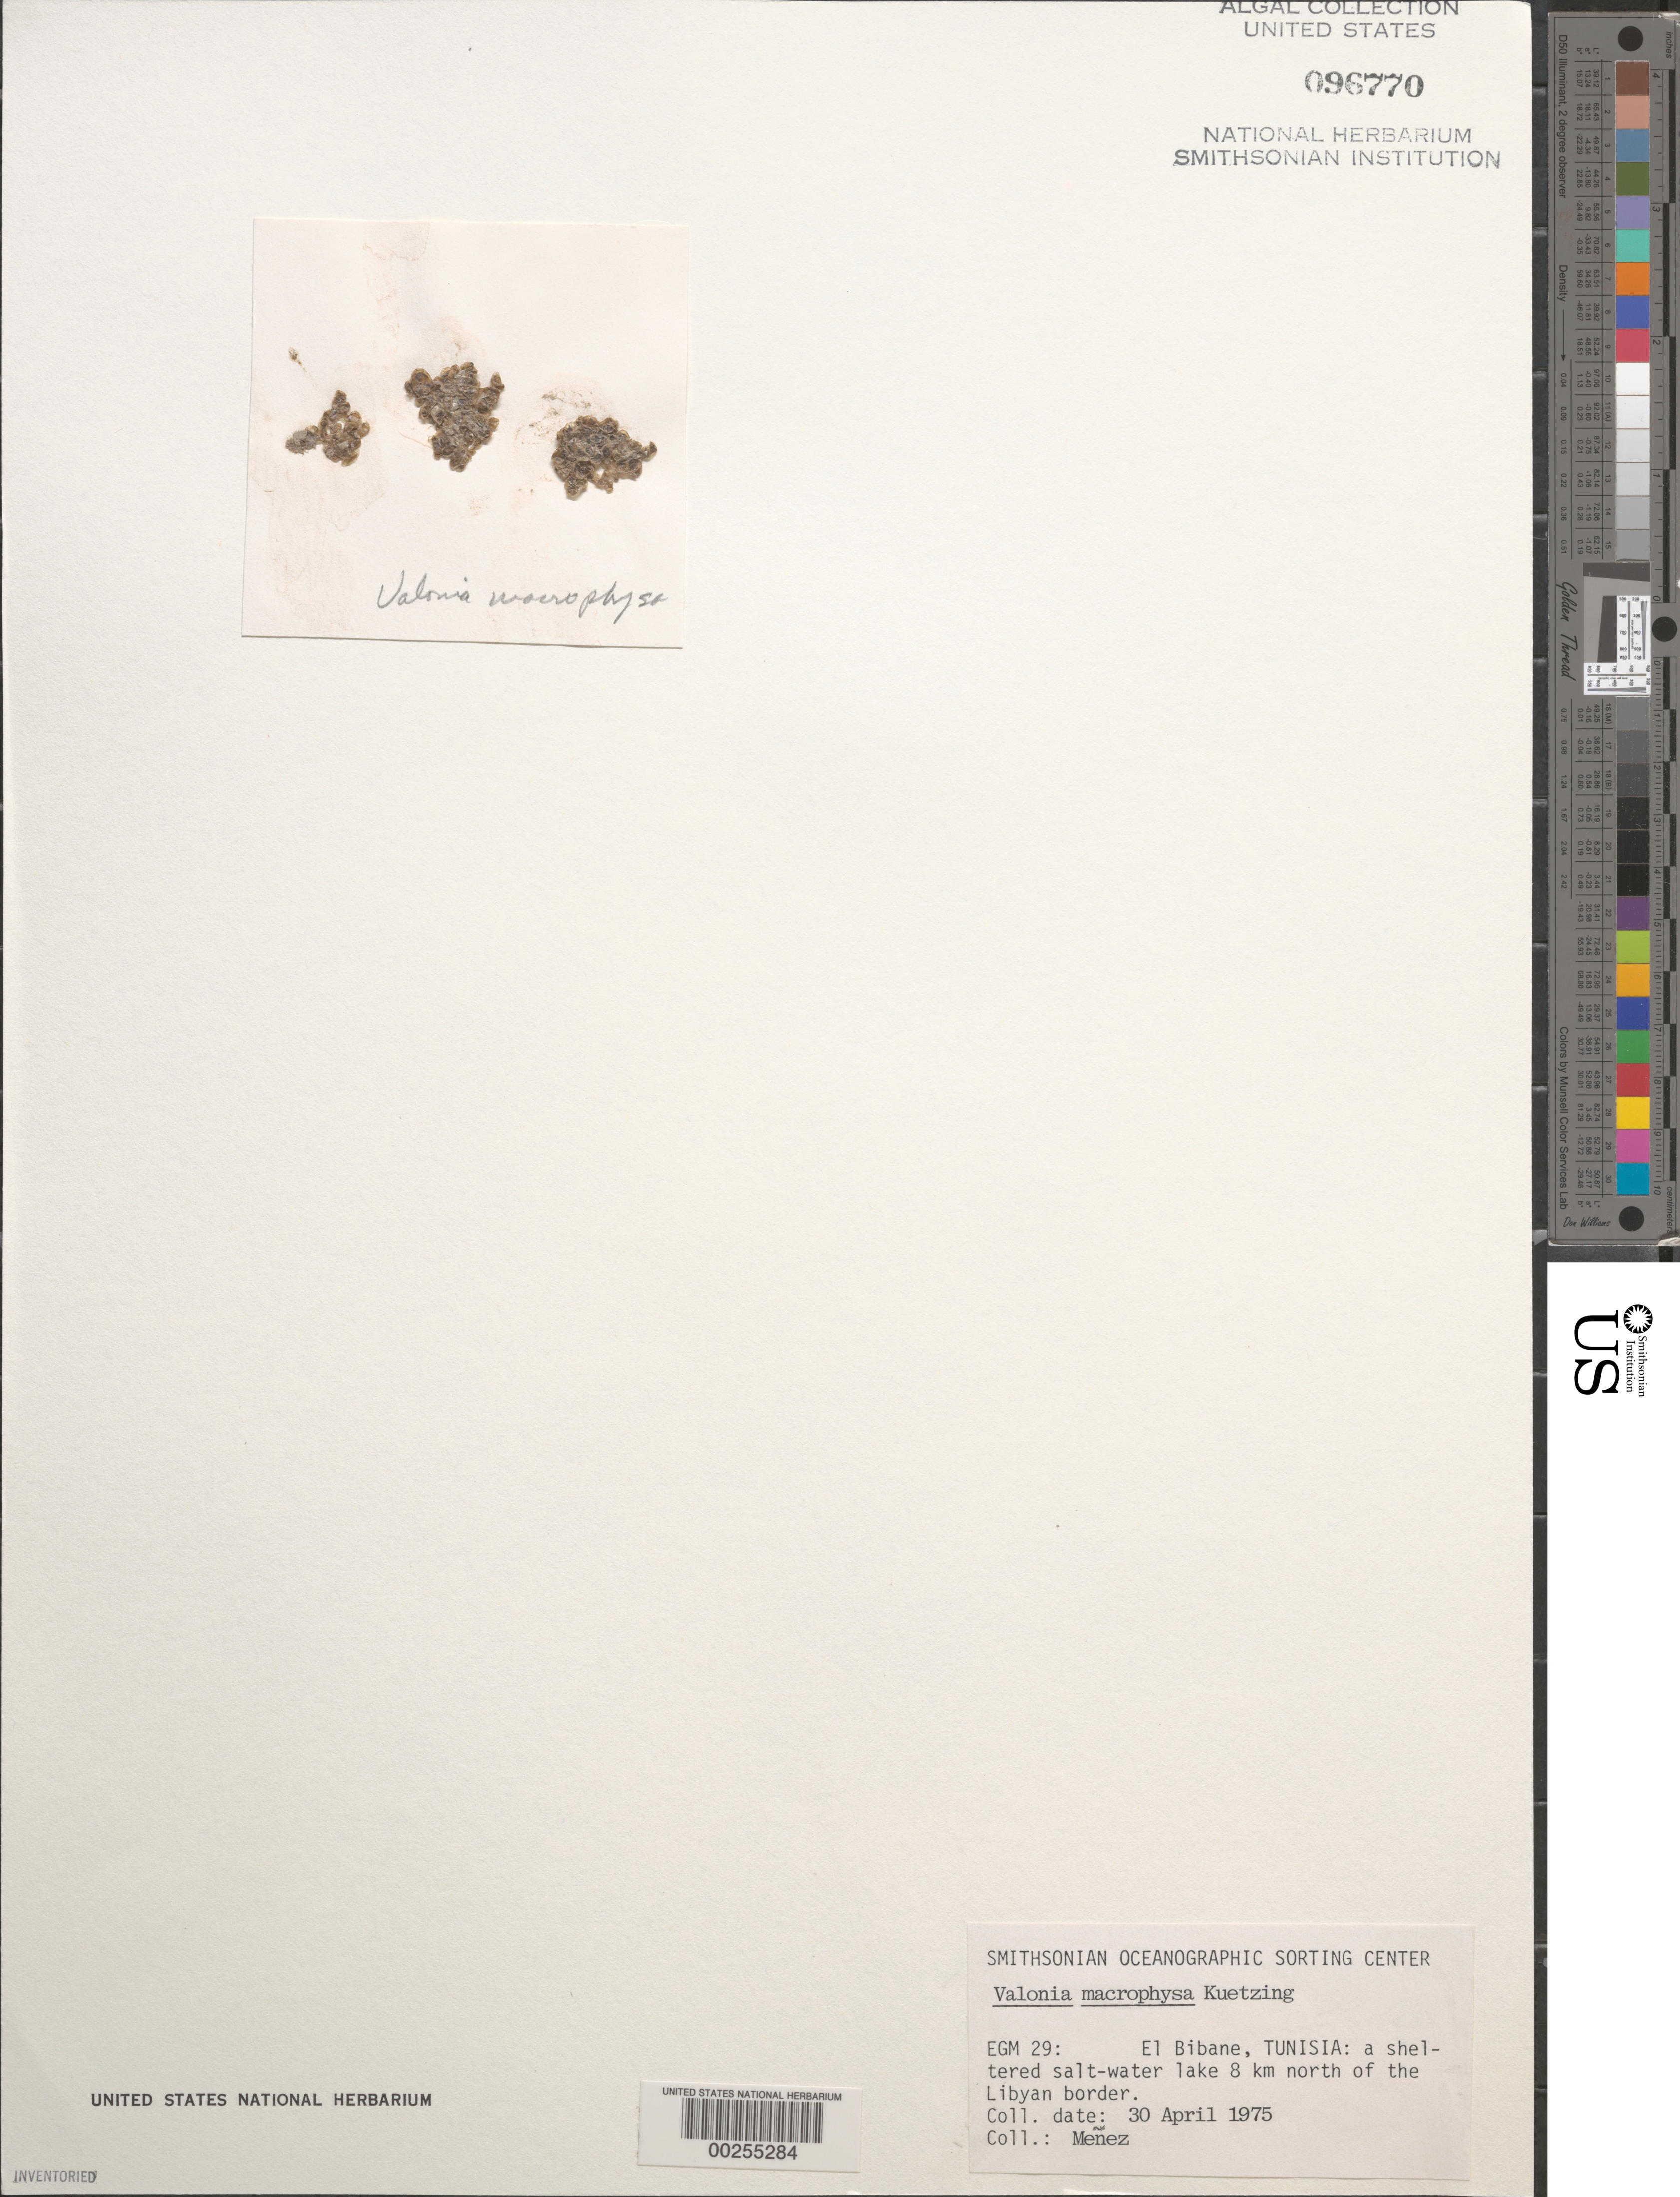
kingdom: Plantae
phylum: Chlorophyta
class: Ulvophyceae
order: Siphonocladales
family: Valoniaceae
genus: Valonia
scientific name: Valonia macrophysa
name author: Kütz.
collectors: Meñez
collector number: EGM 29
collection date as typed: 30 Apr 1975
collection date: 1975-04-30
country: Tunisia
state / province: Medenine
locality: El bibane, eight km north of libyan border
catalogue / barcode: US 96770